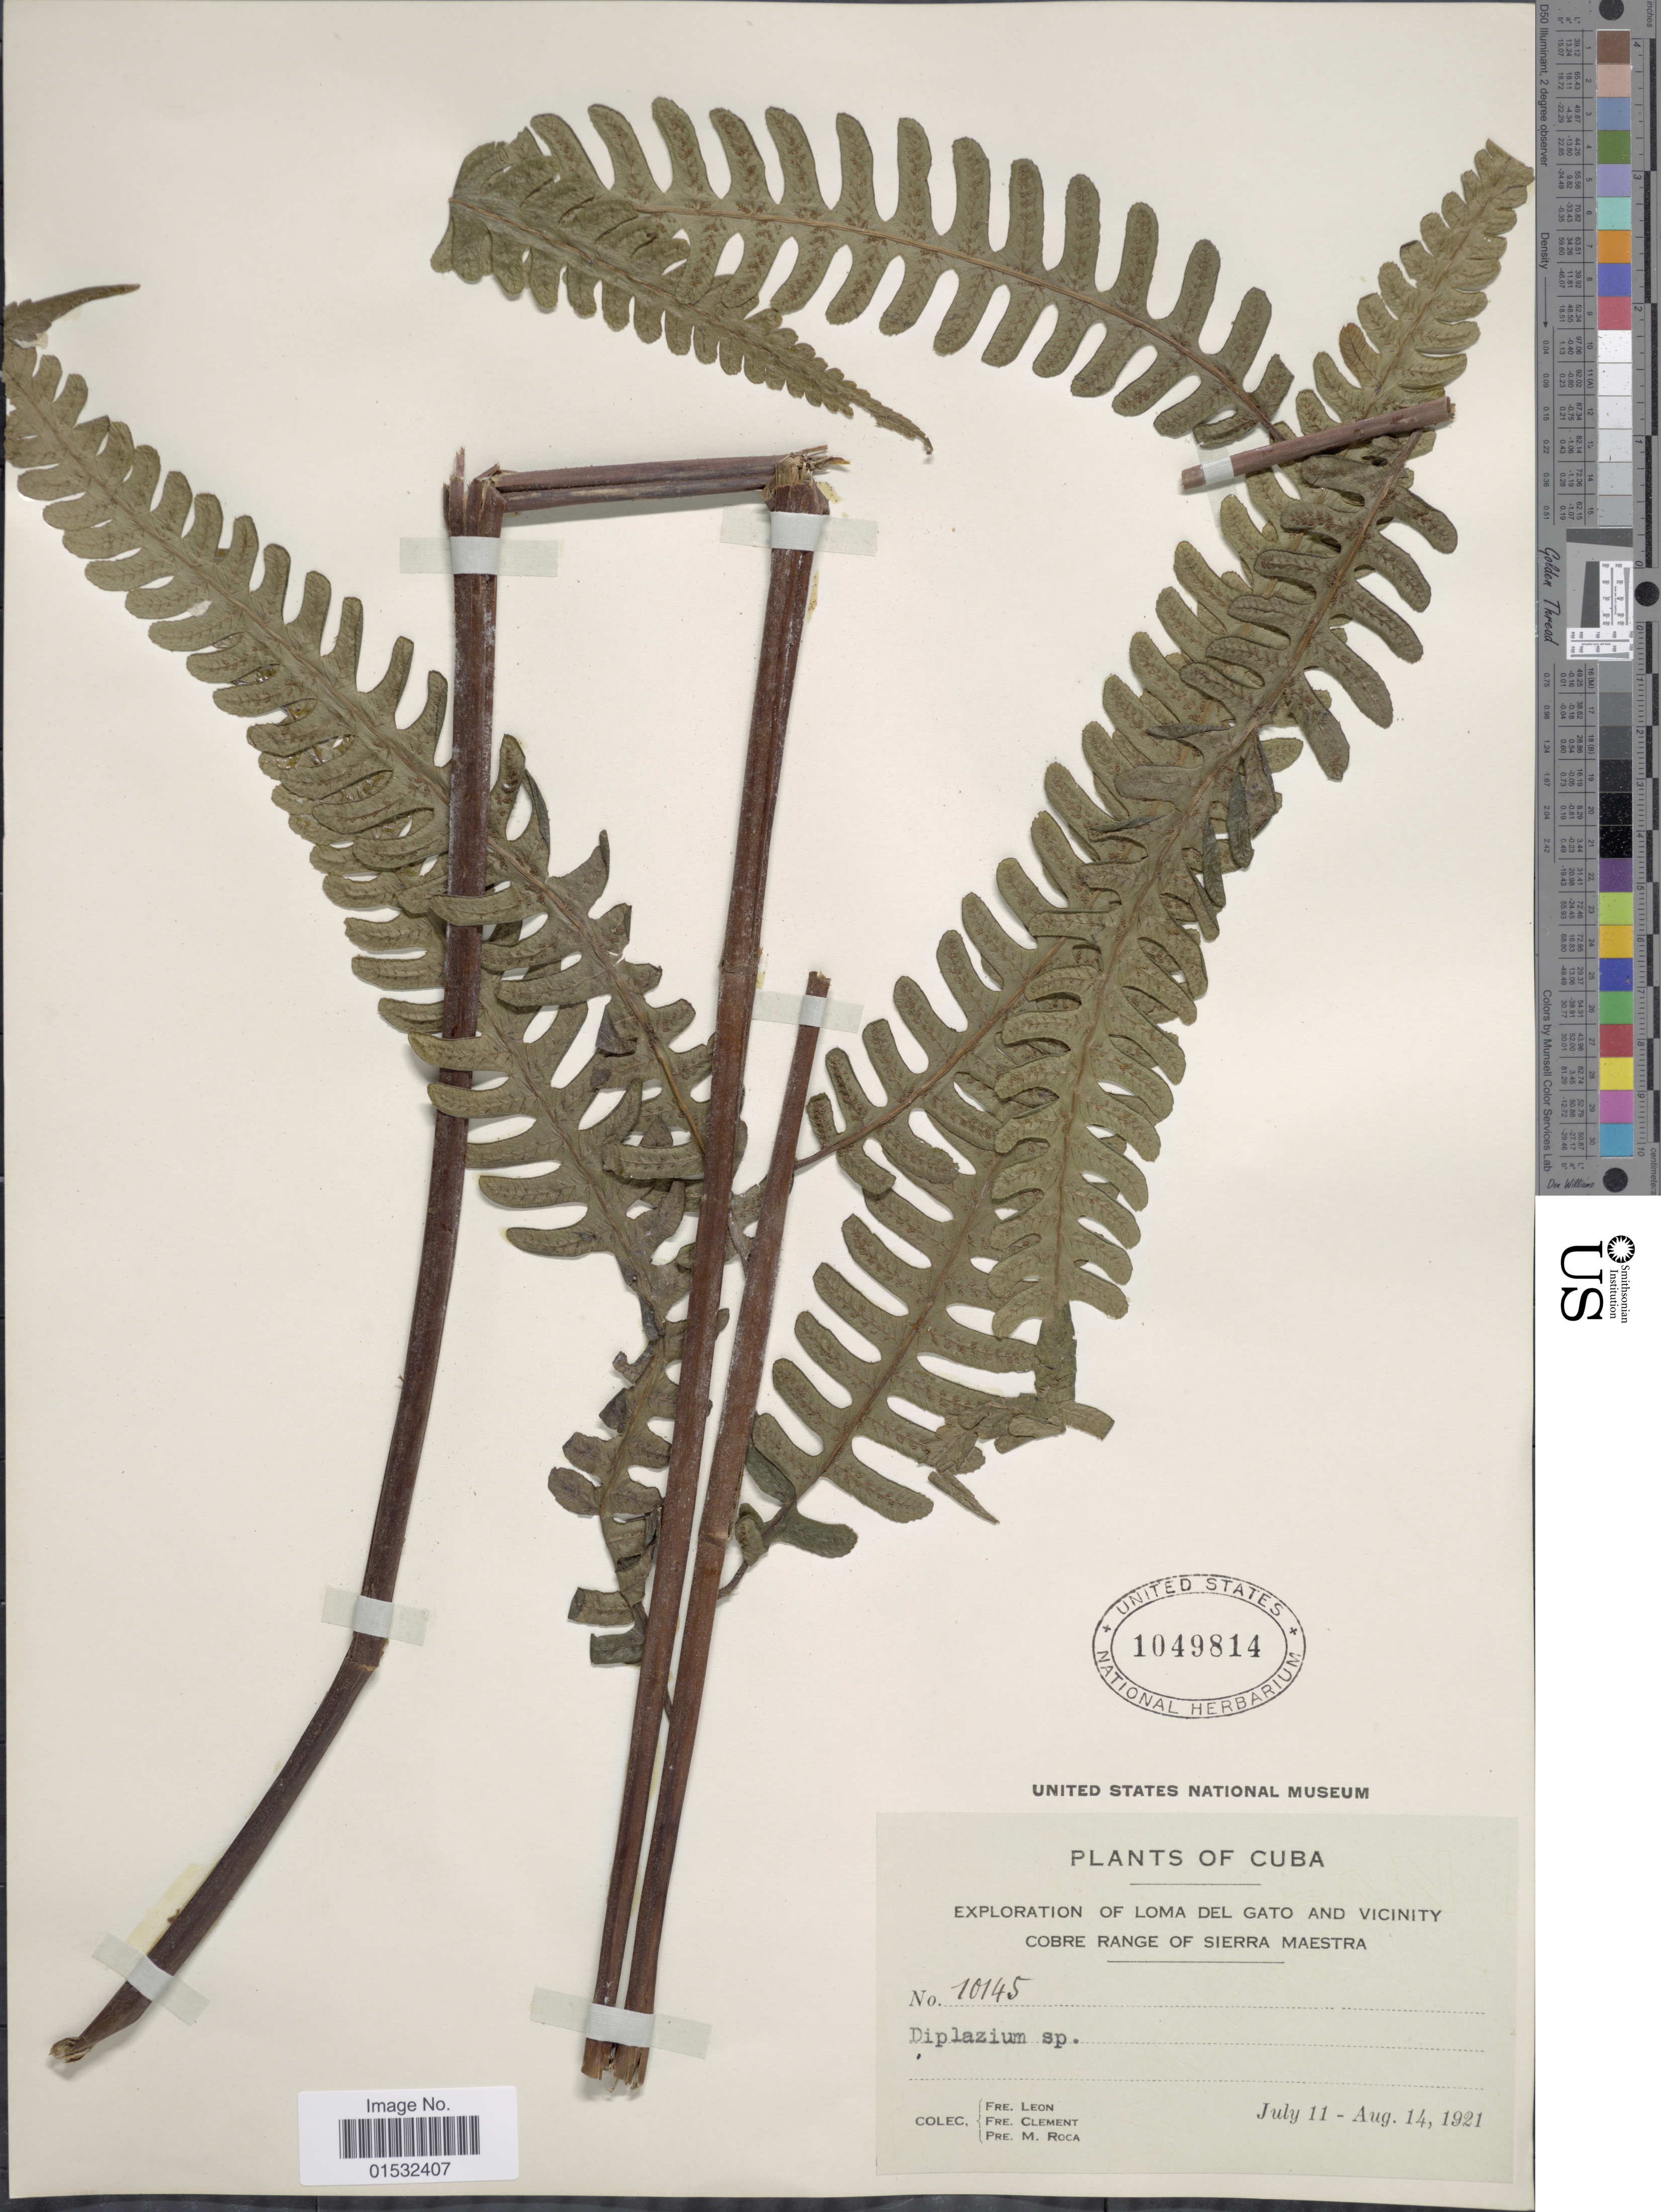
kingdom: Plantae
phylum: Tracheophyta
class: Polypodiopsida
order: Polypodiales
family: Athyriaceae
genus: Diplazium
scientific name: Diplazium striatum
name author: (L.) C. Presl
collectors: Bro. León, B. Clement & M. Roca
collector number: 10145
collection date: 1921-07-11/1921-08-14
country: Cuba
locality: Loma del Gato and vicinity Cobre Range of Sierra Maestra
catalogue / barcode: US 1049814